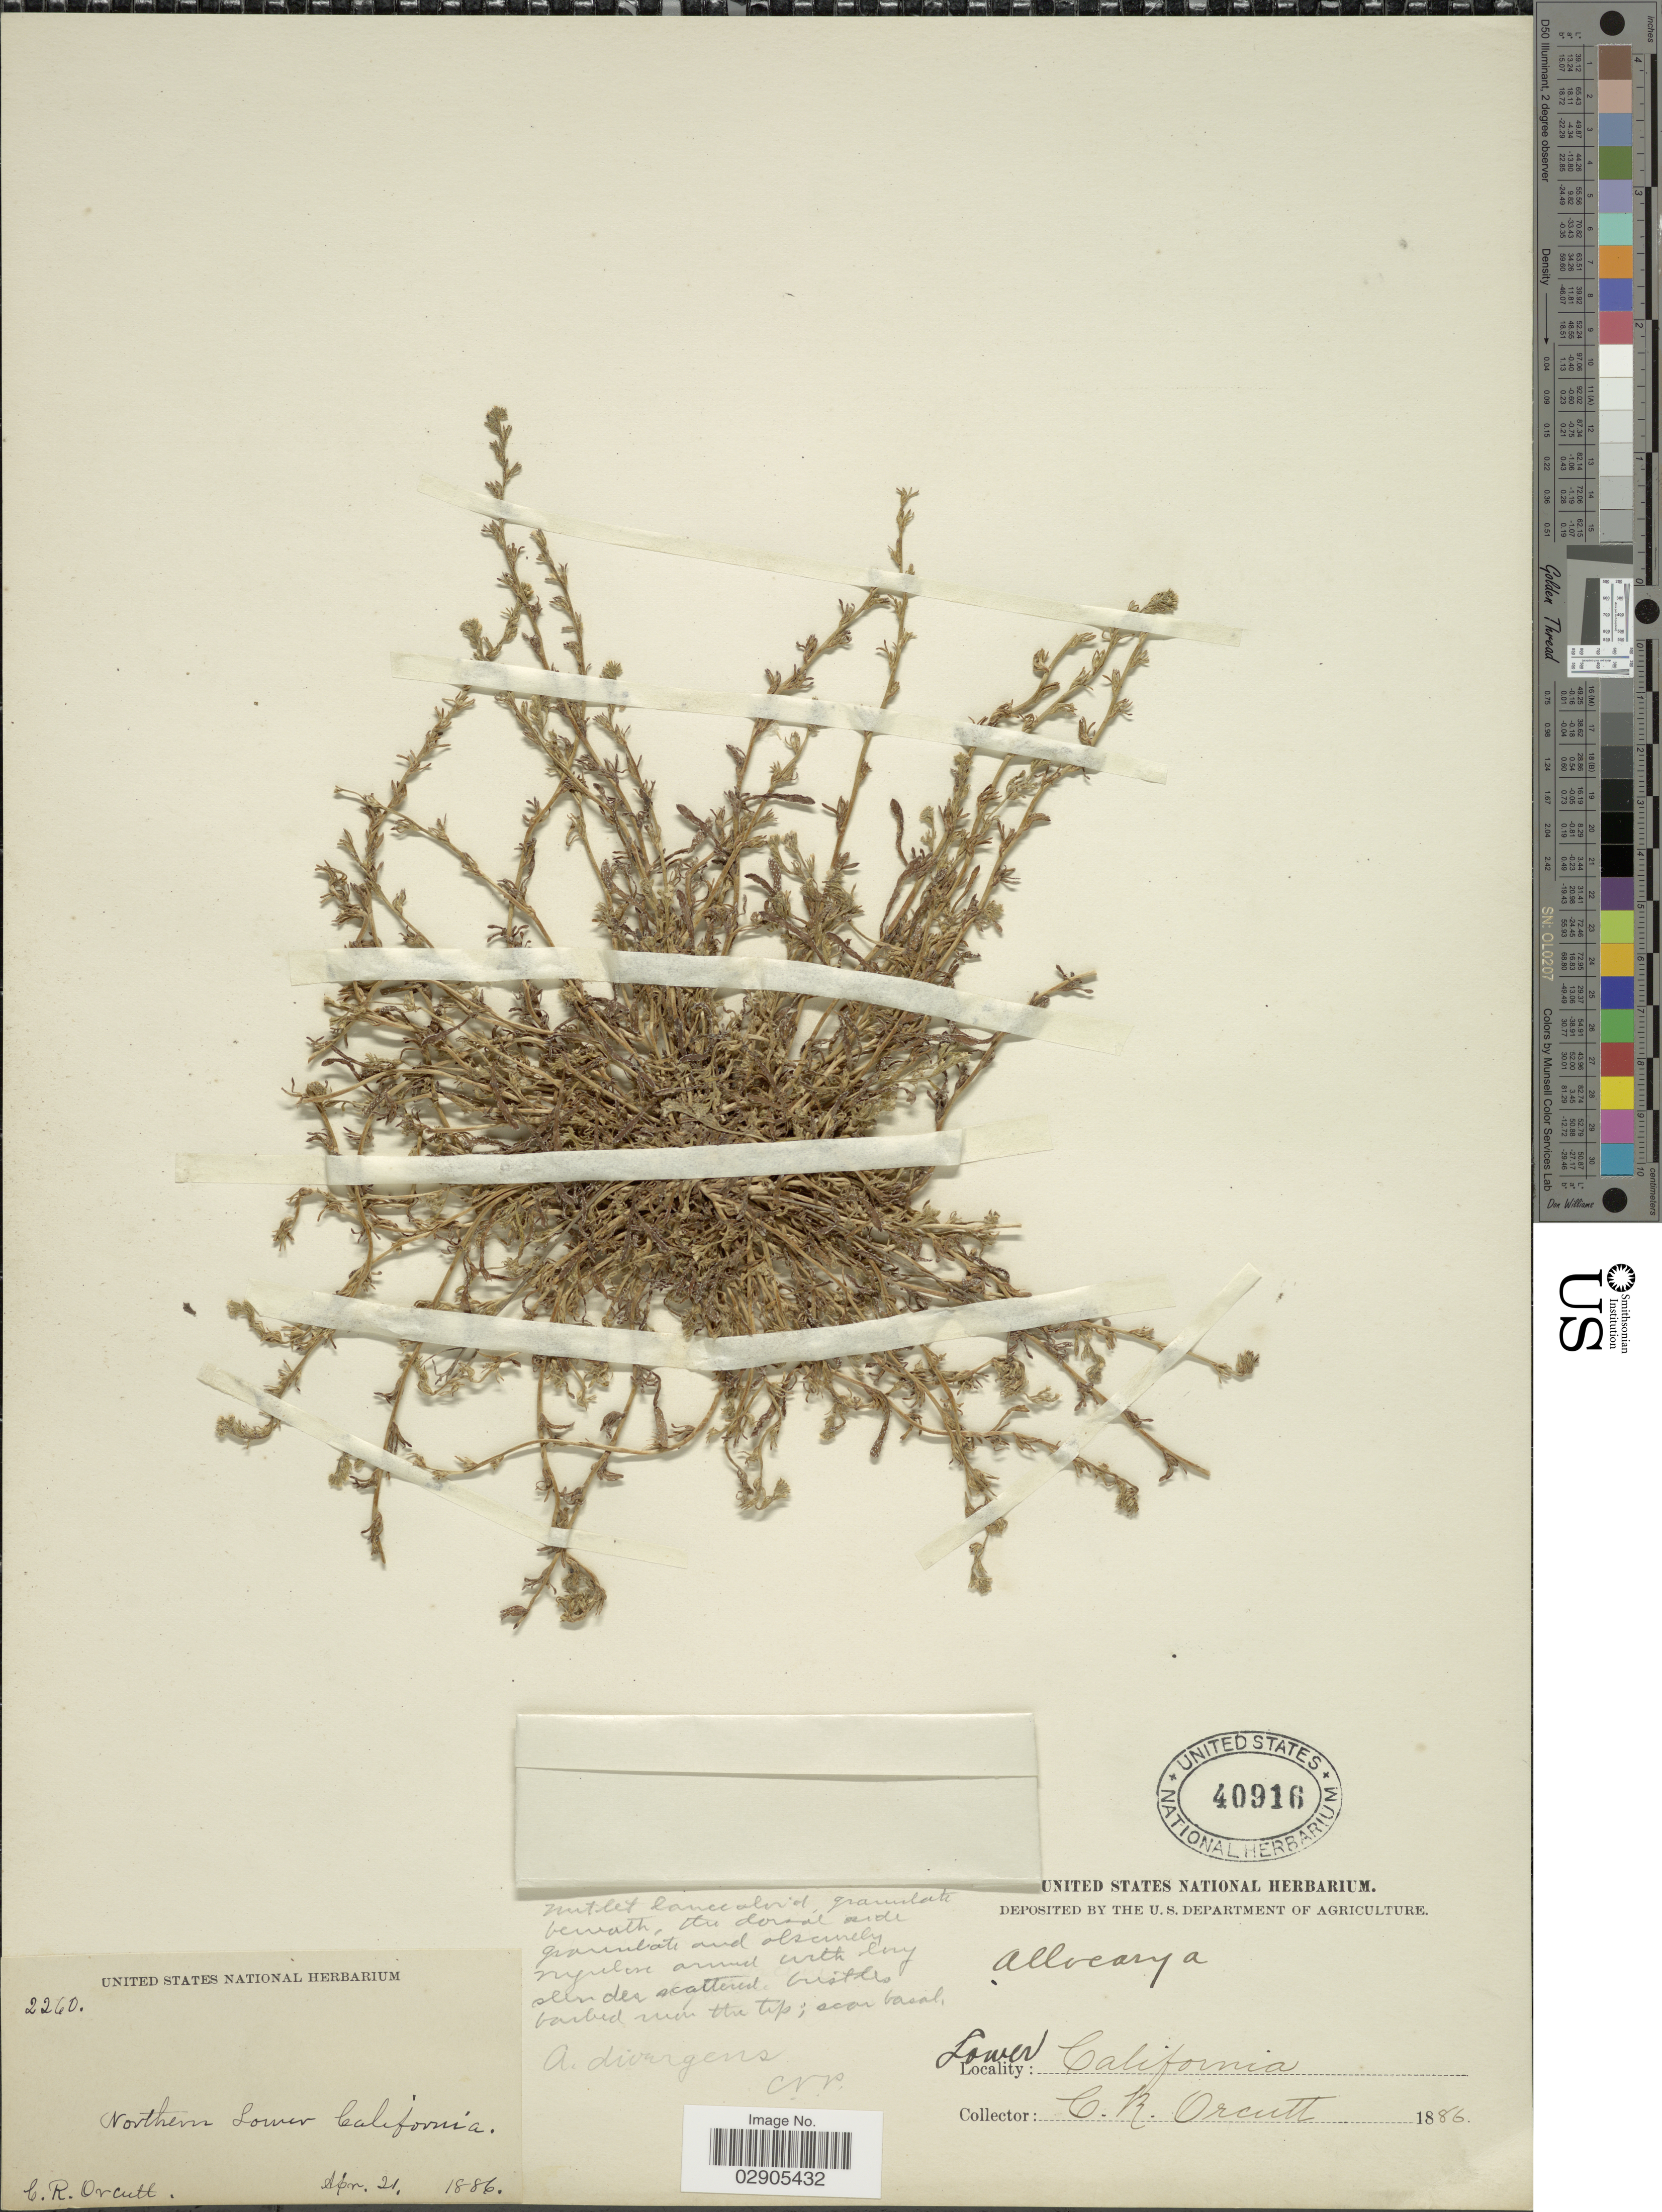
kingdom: Plantae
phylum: Tracheophyta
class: Magnoliopsida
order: Boraginales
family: Boraginaceae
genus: Allocarya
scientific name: Allocarya divergens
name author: Piper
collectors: C. R. Orcutt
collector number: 2260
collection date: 1886-04-21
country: Mexico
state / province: Baja California Norte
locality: Northern Lower California.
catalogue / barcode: US 40916